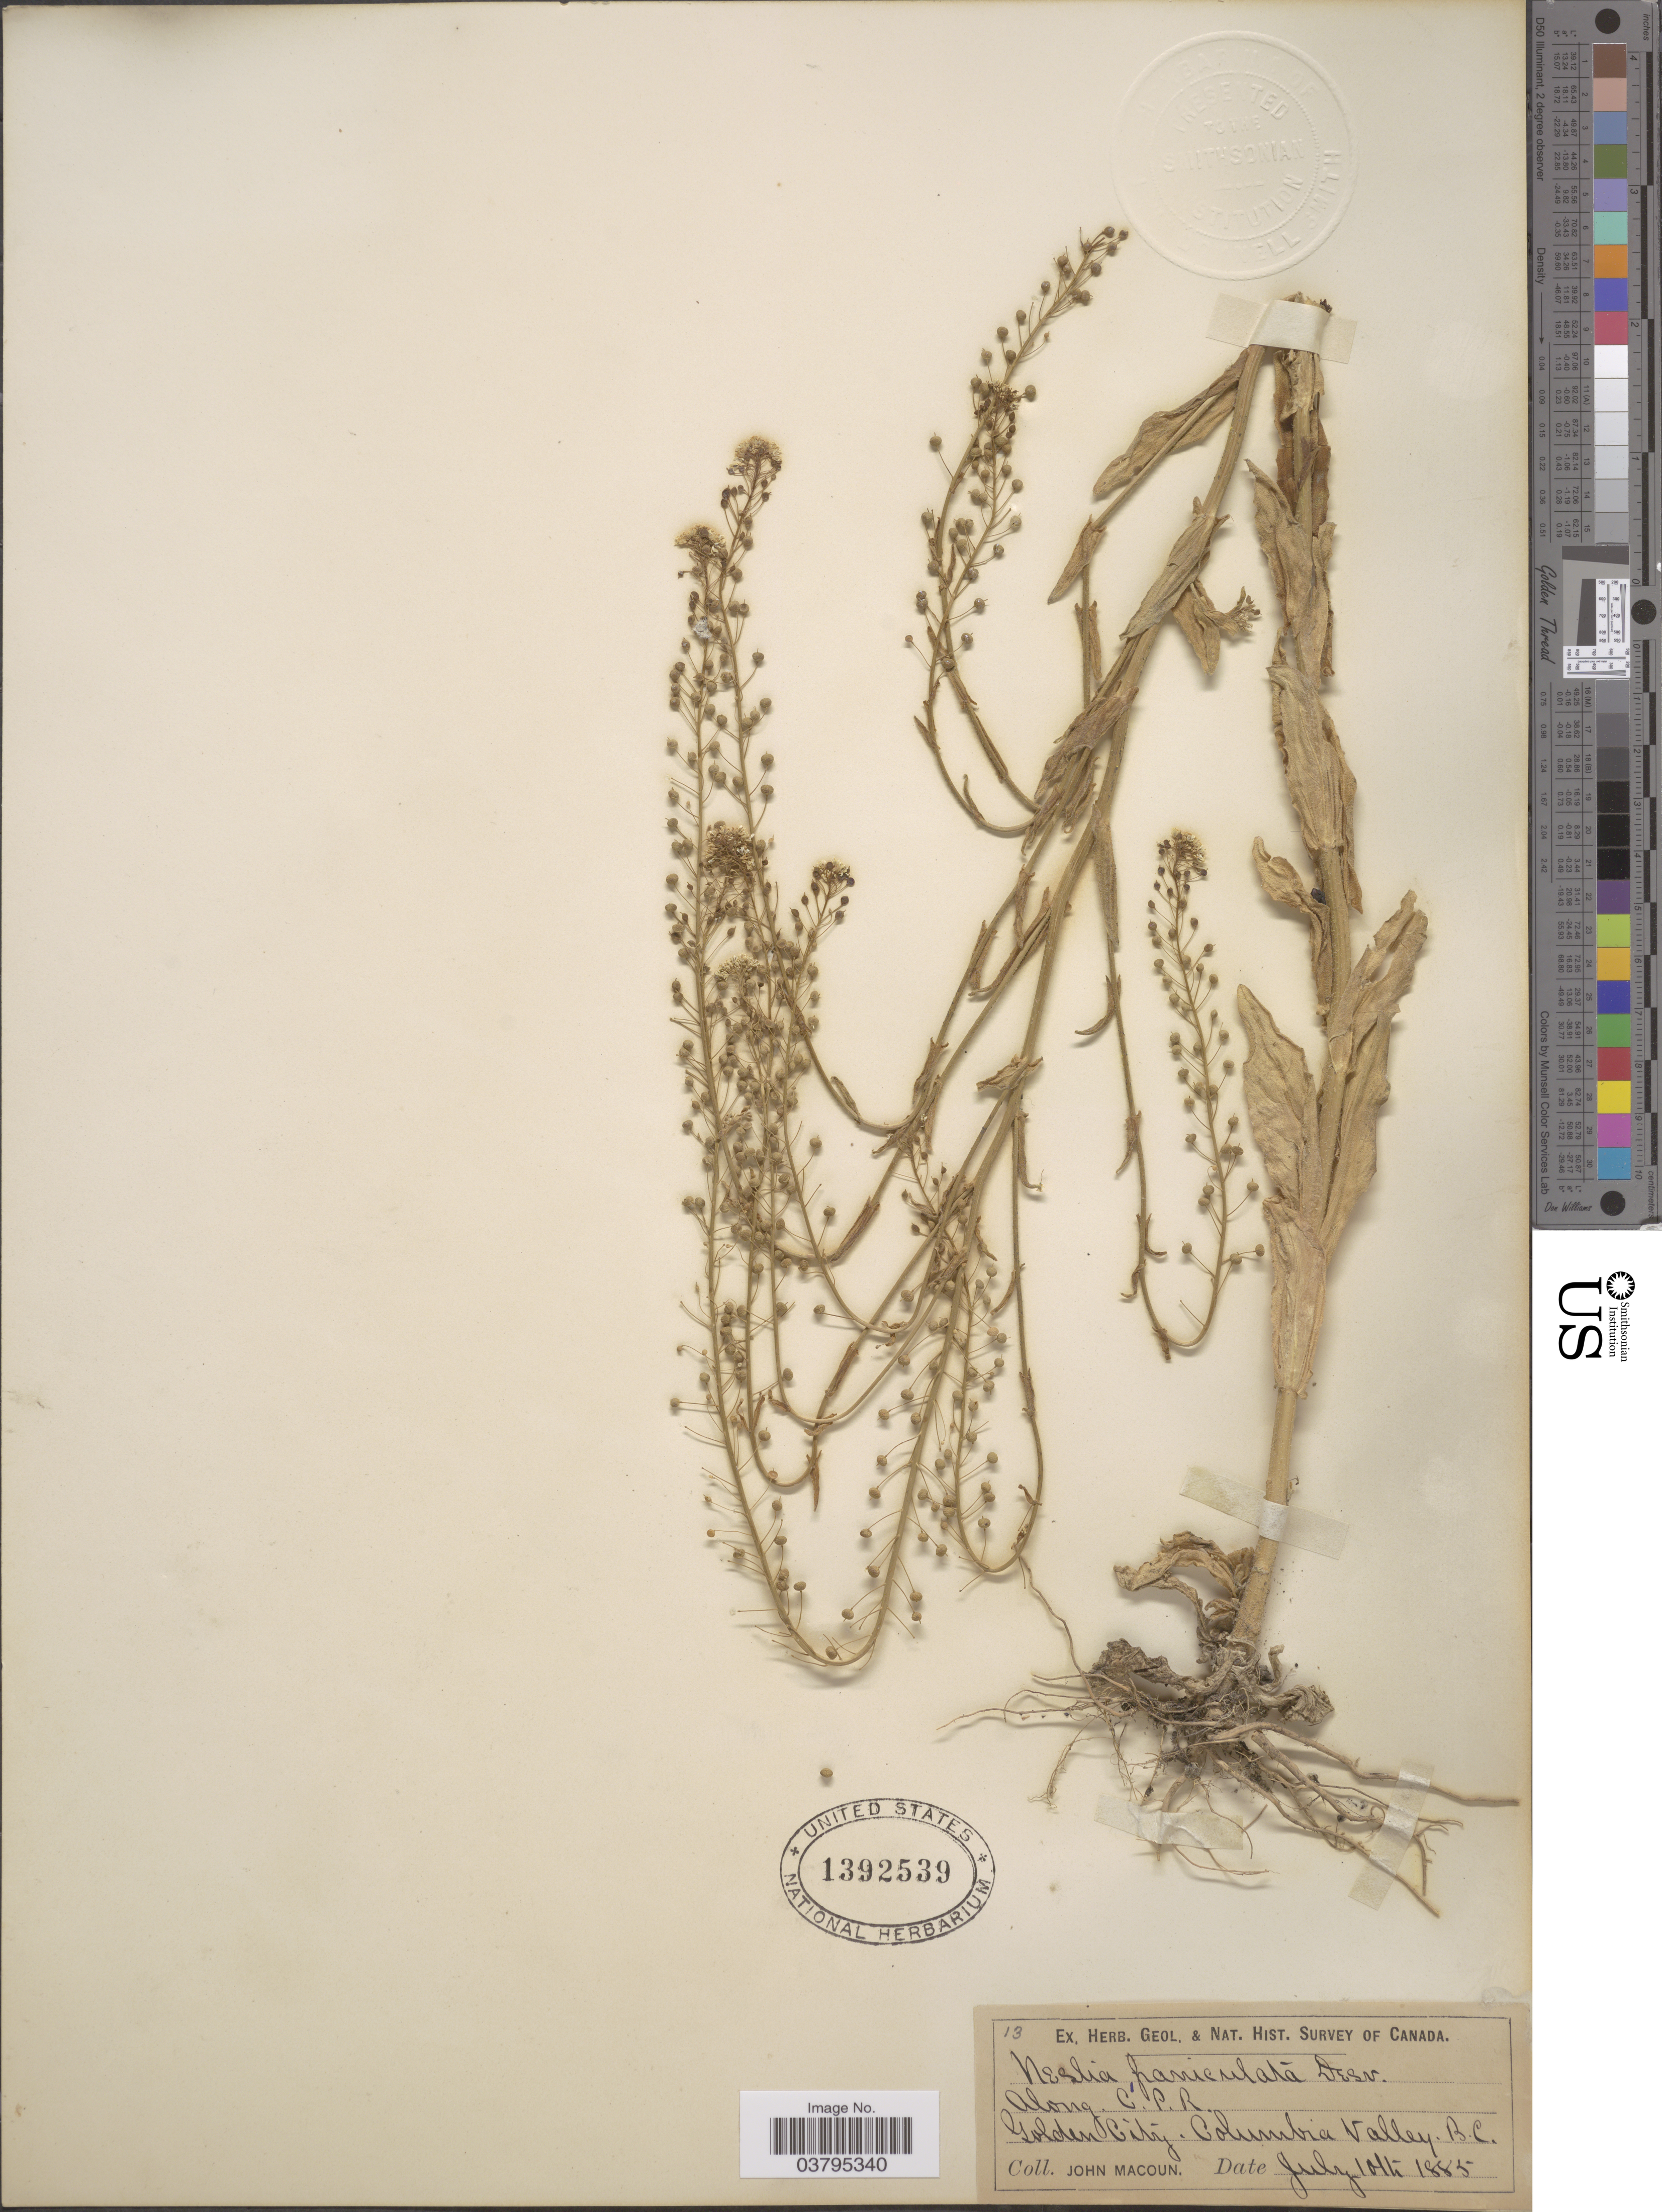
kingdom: Plantae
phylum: Tracheophyta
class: Magnoliopsida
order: Brassicales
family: Brassicaceae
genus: Neslia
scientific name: Neslia paniculata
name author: (L.) Desv.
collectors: J. Macoun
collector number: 13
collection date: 1885-07-10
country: Canada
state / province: British Columbia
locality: Along C.P.R. Golden City, Columbia Valley.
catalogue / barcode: US 1392539